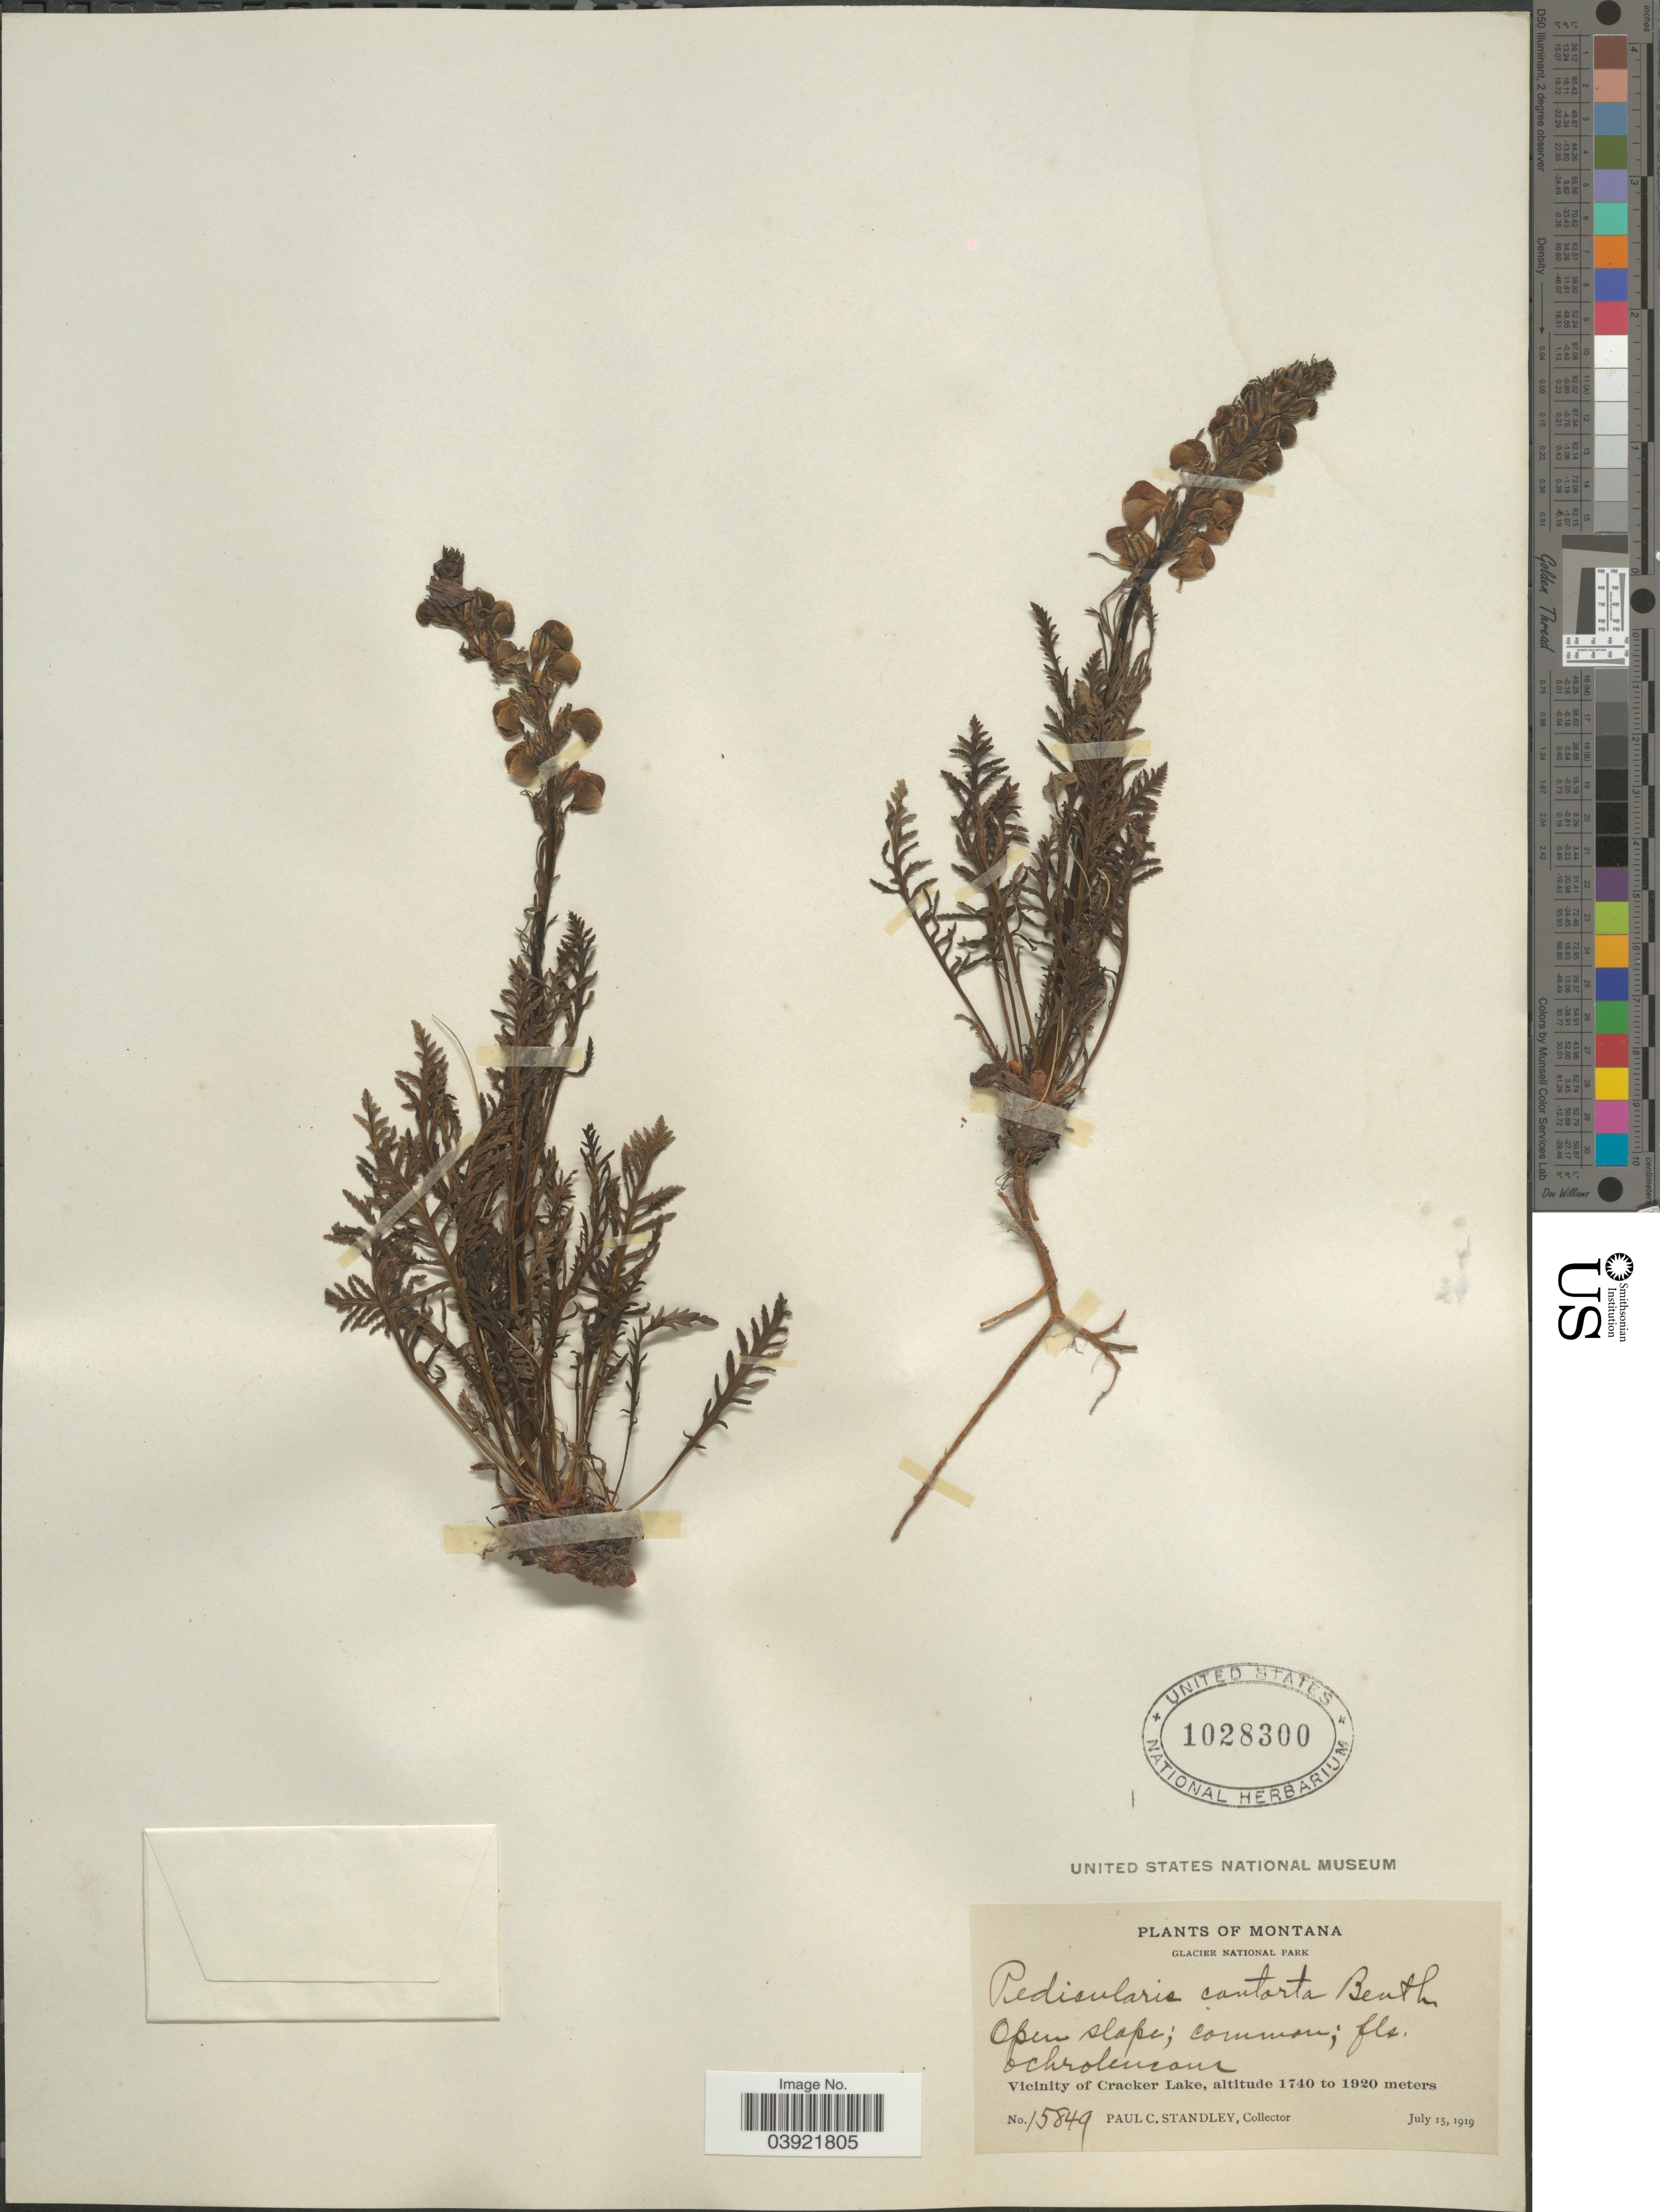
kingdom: Plantae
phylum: Tracheophyta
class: Magnoliopsida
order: Lamiales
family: Orobanchaceae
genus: Pedicularis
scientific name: Pedicularis contorta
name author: Benth.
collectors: P. C. Standley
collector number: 15849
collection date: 1919-07-15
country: United States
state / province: Montana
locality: Glacier National Park. Vicinity of Cracker Lake.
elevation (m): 1740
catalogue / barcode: US 1028300